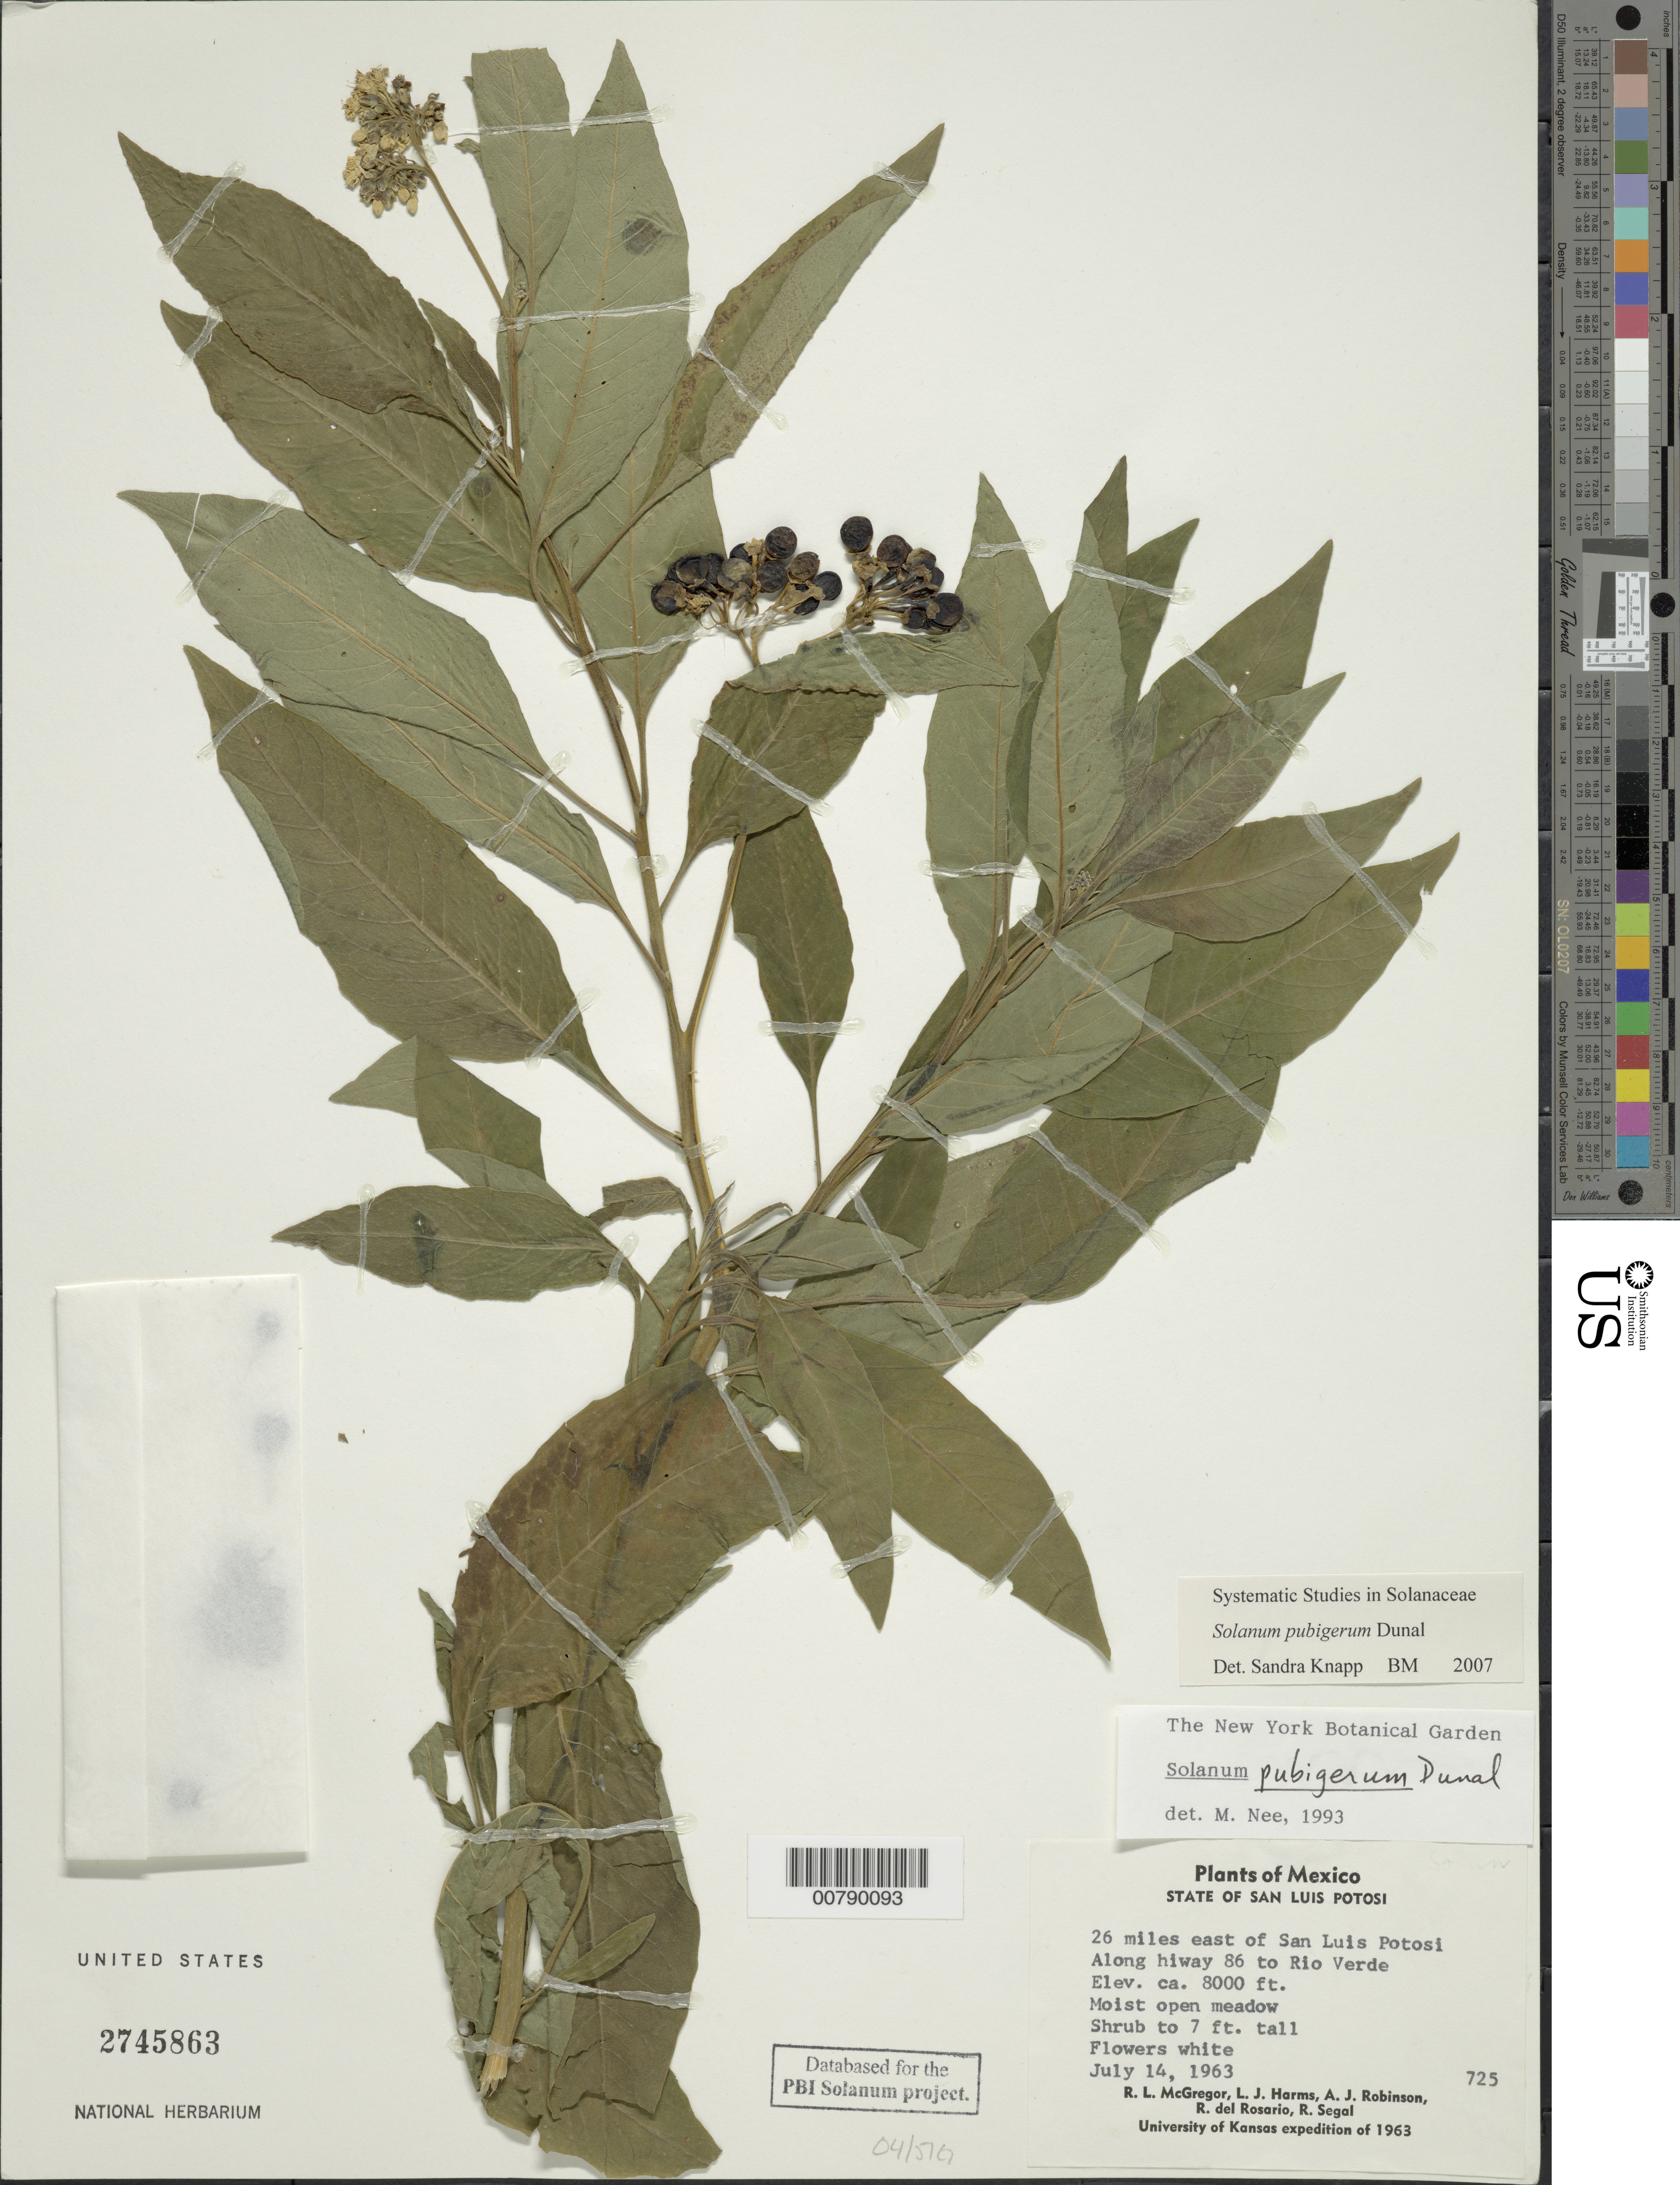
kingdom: Plantae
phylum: Tracheophyta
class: Magnoliopsida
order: Solanales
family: Solanaceae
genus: Solanum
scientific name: Solanum pubigerum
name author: Dunal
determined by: Knapp, S. D.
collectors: R. McGregor, L. Harms, A. J. Robinson, L. Del Rosario & R. Segal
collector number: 725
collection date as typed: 14 Jul 1963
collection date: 1963-07-14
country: Mexico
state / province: San Luis Potosi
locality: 26 miles east of San Luis Potosi. Along hiway 86 to Rio Verde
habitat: moist open meadow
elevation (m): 2439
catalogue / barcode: US 2745863